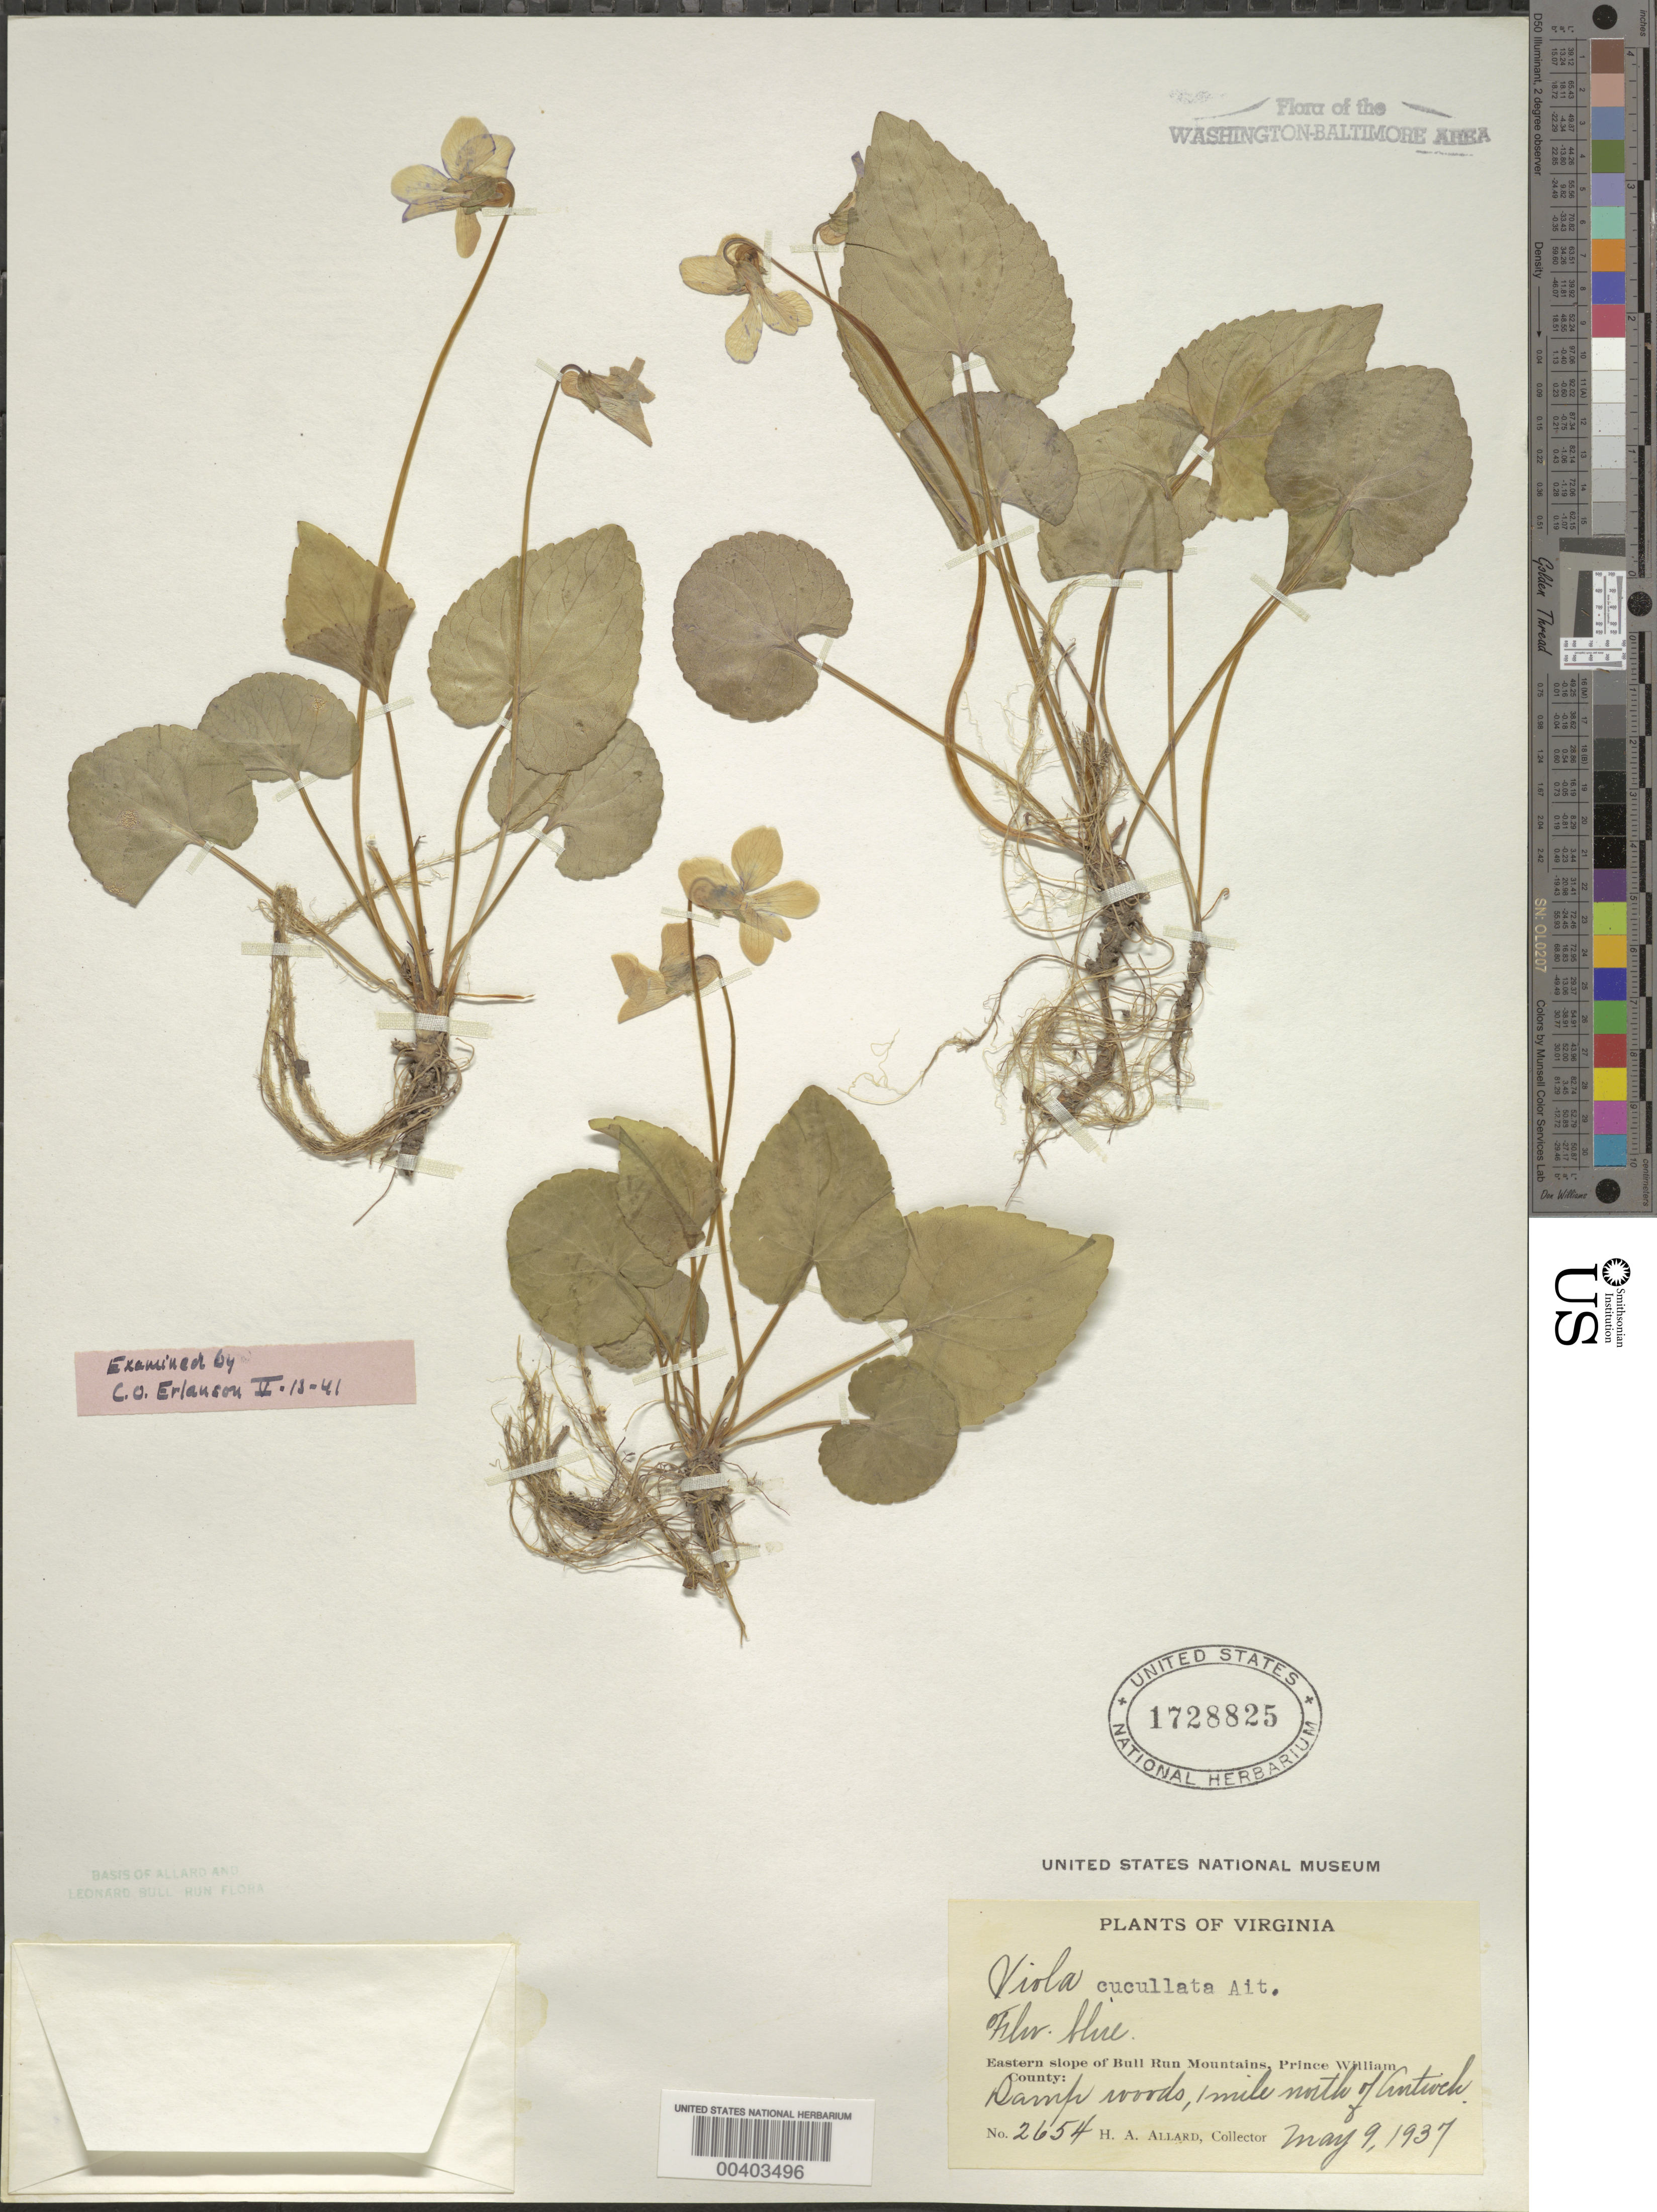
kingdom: Plantae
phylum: Tracheophyta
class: Magnoliopsida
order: Malpighiales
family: Violaceae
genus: Viola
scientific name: Viola cucullata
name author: Aiton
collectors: H. A. Allard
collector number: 2654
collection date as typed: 09 May 1937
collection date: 1937-05-09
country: United States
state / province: Virginia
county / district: Prince William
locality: North of Antioch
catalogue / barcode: US 1728825